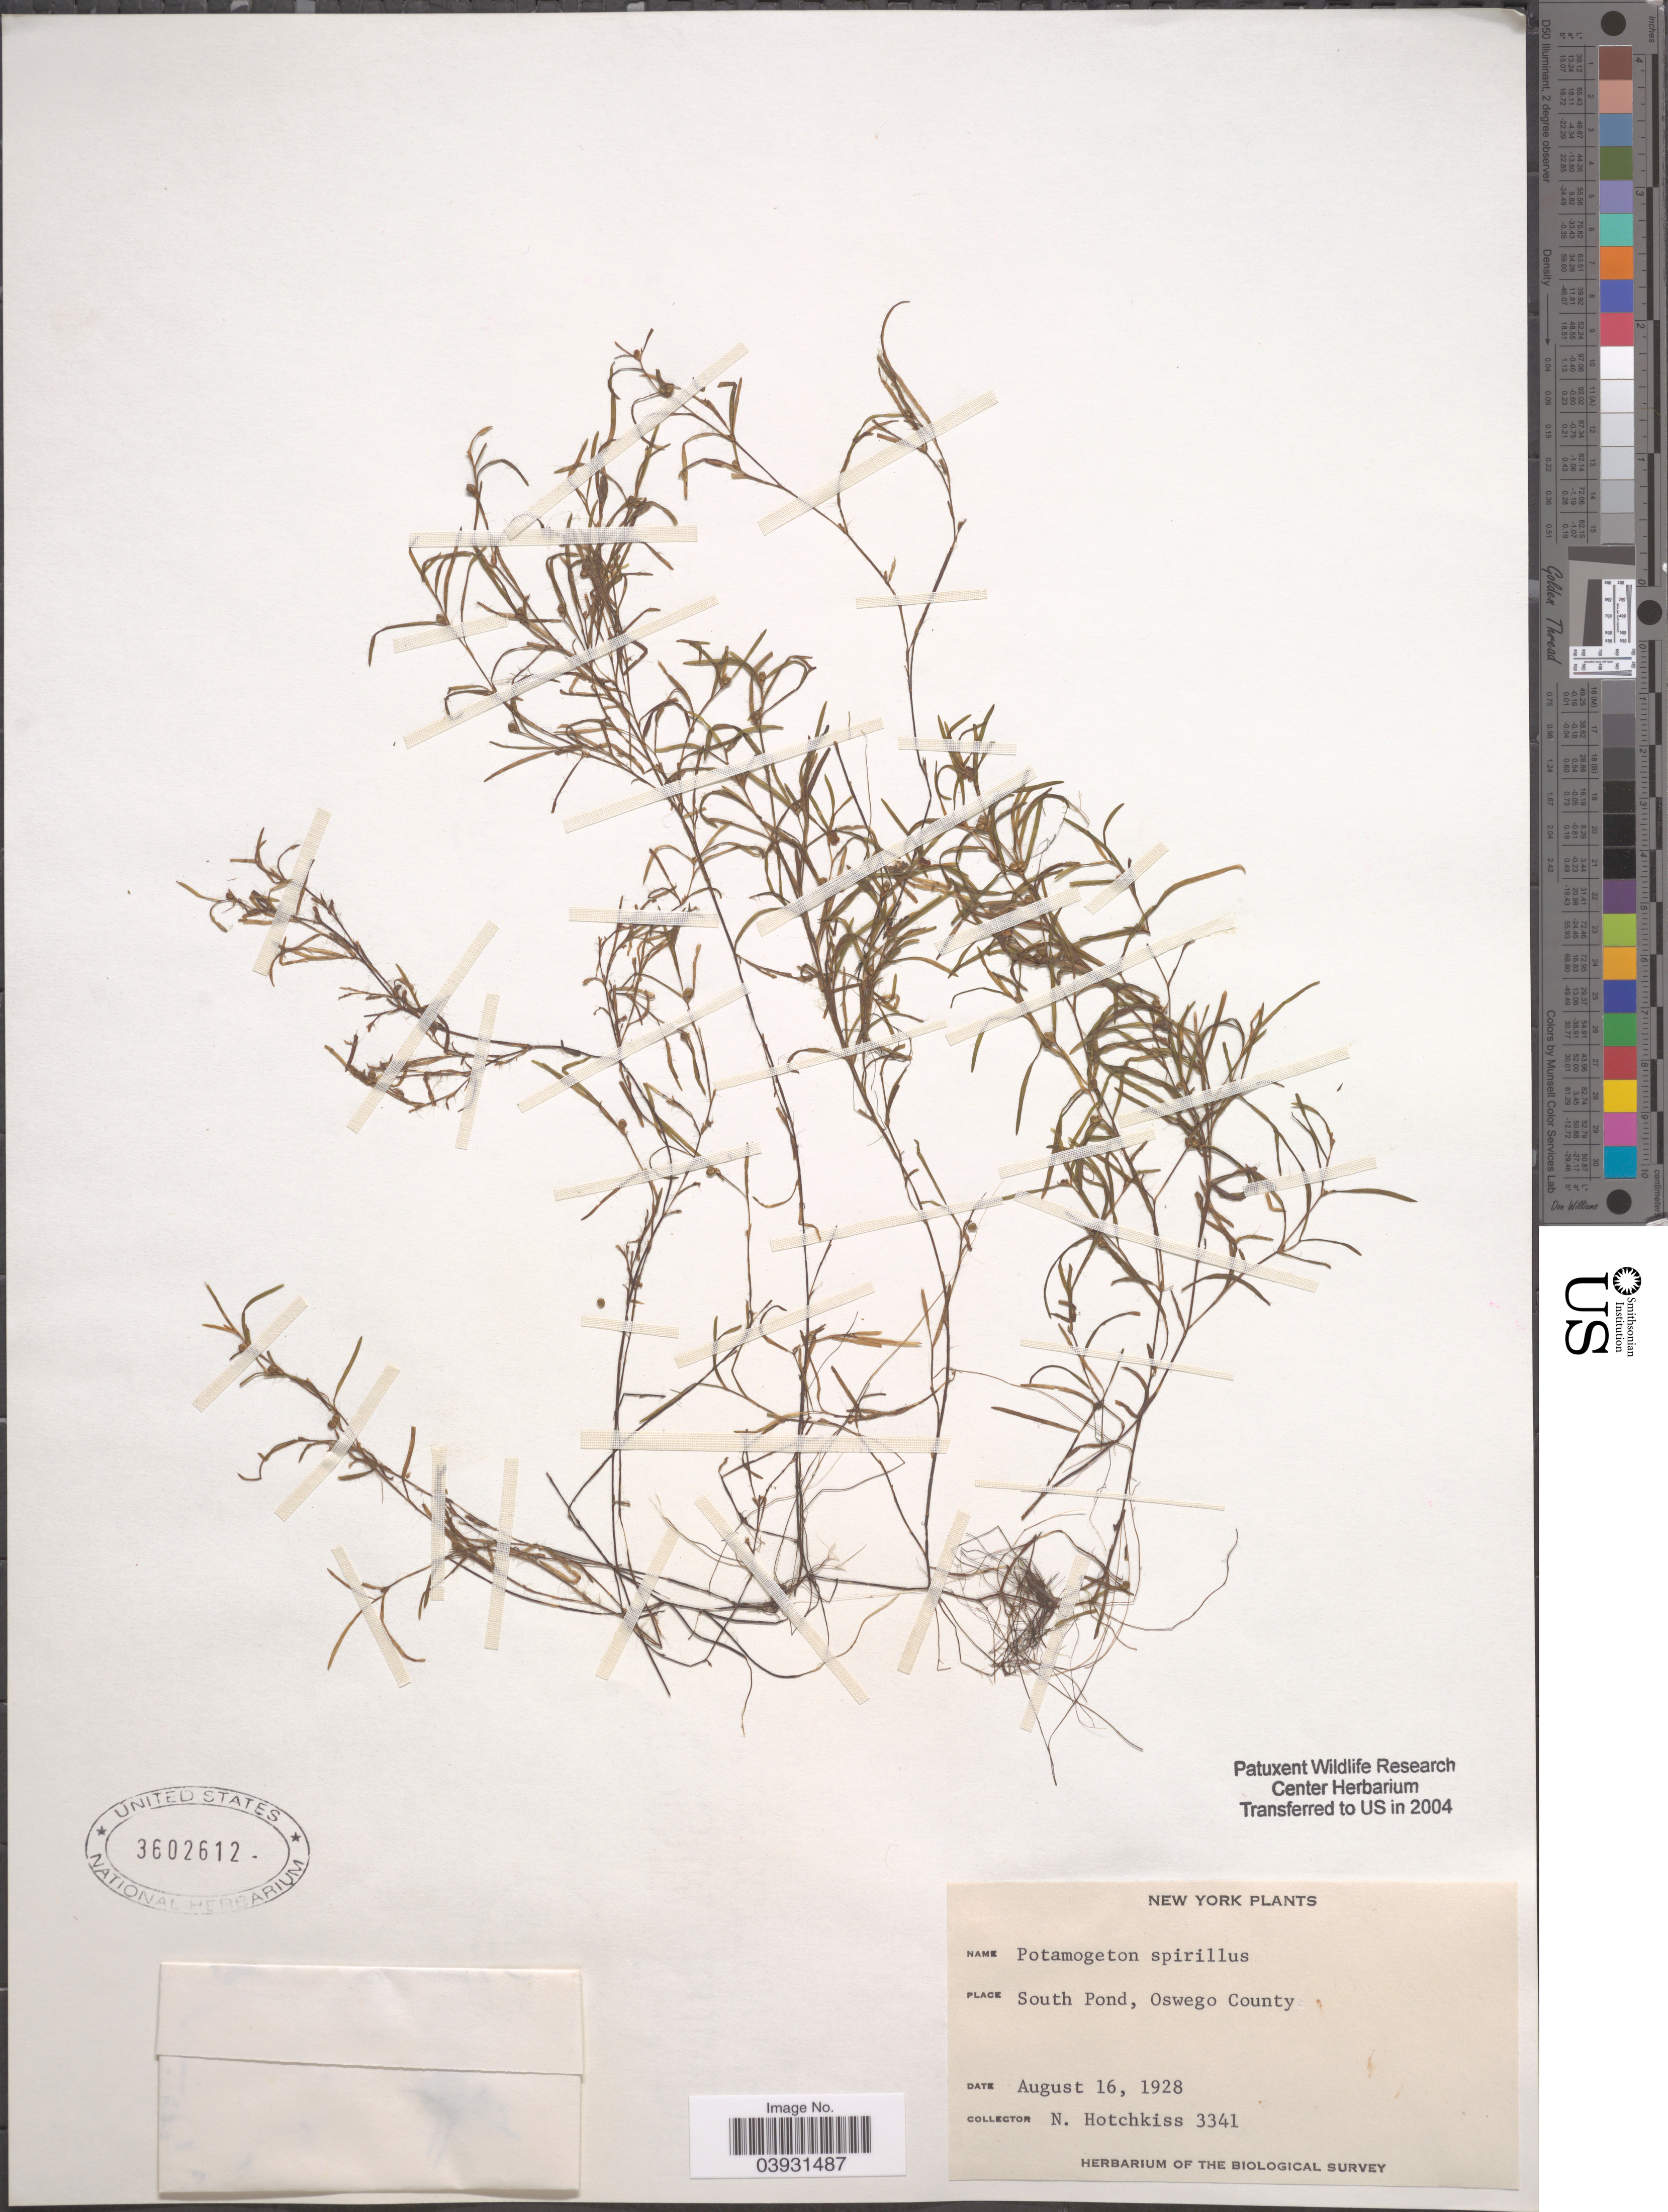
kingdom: Plantae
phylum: Tracheophyta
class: Liliopsida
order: Alismatales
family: Potamogetonaceae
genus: Potamogeton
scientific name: Potamogeton spirillus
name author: Tuck.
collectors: N. Hotchkiss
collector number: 3341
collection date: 1928-08-16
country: United States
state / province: New York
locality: South Pond, Oswego County.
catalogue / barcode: US 3602612